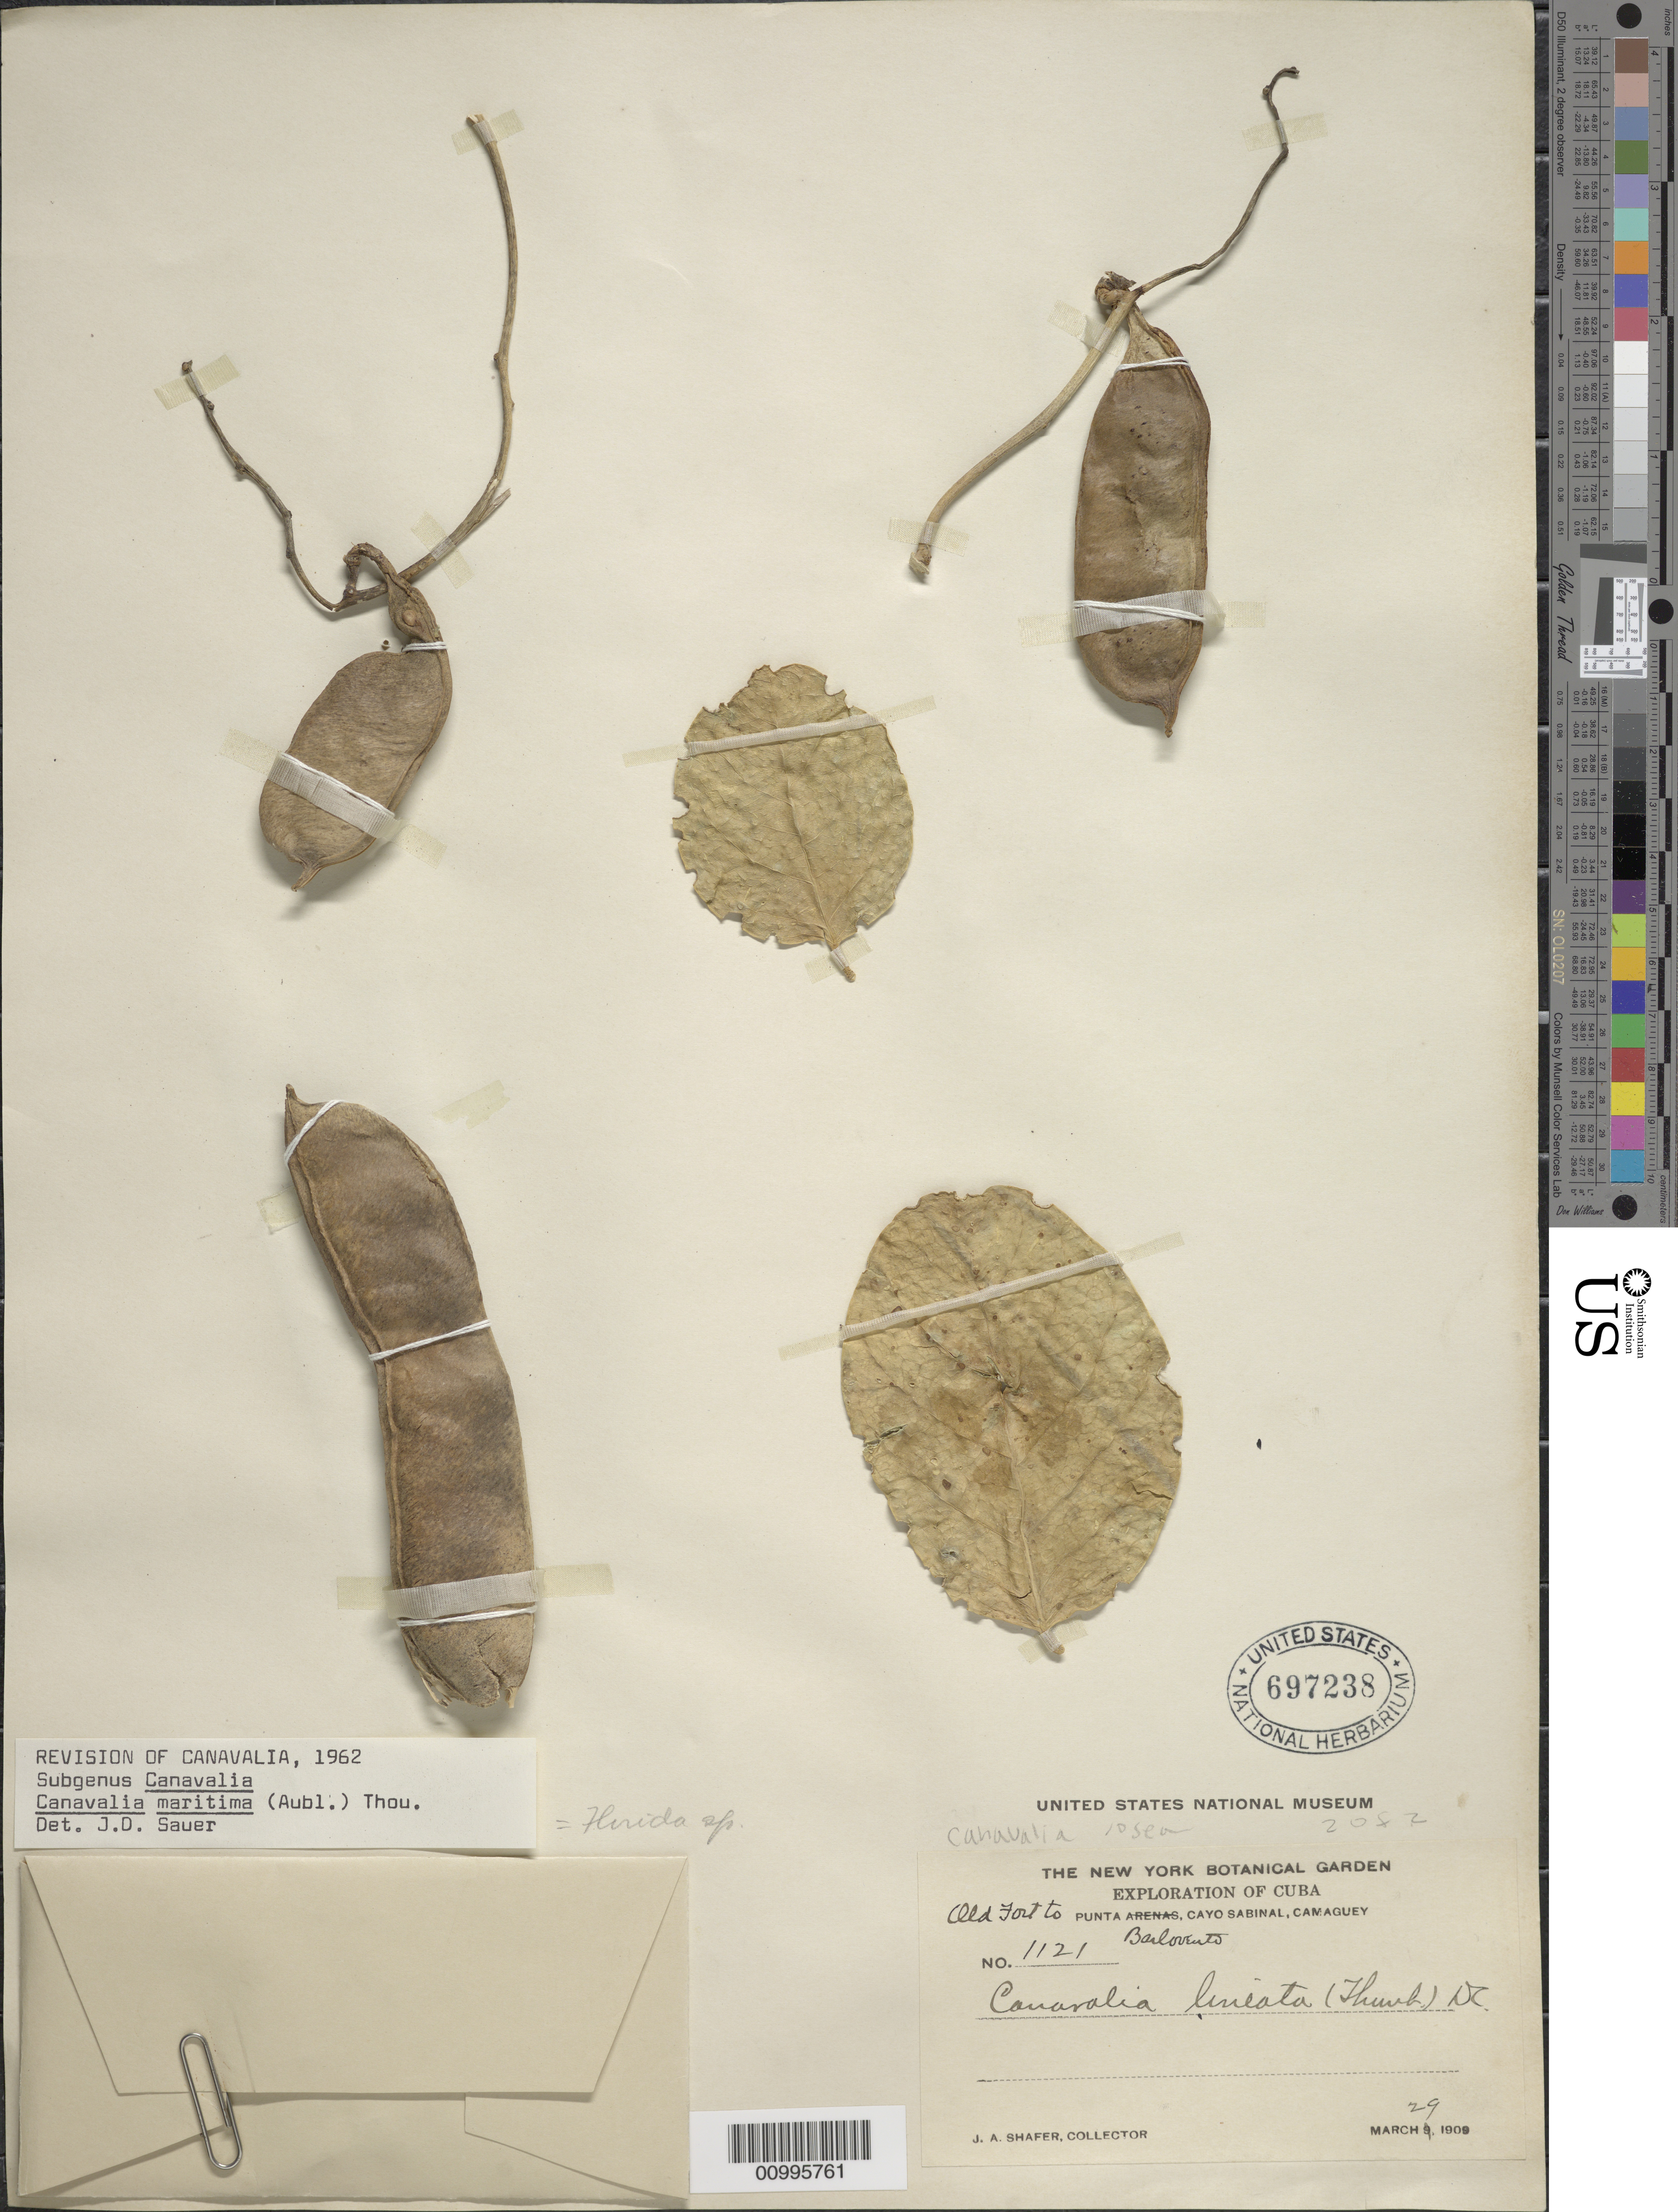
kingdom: Plantae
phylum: Tracheophyta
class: Magnoliopsida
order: Fabales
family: Fabaceae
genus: Canavalia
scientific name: Canavalia rosea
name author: (Sw.) DC.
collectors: J. A. Shafer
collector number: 1121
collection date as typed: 29 Mar 1909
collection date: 1909-03-29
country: Cuba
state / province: Camagüey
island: Cuba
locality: Old fort to Punta Barlovento, Cayo Sabinal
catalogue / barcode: US 697238